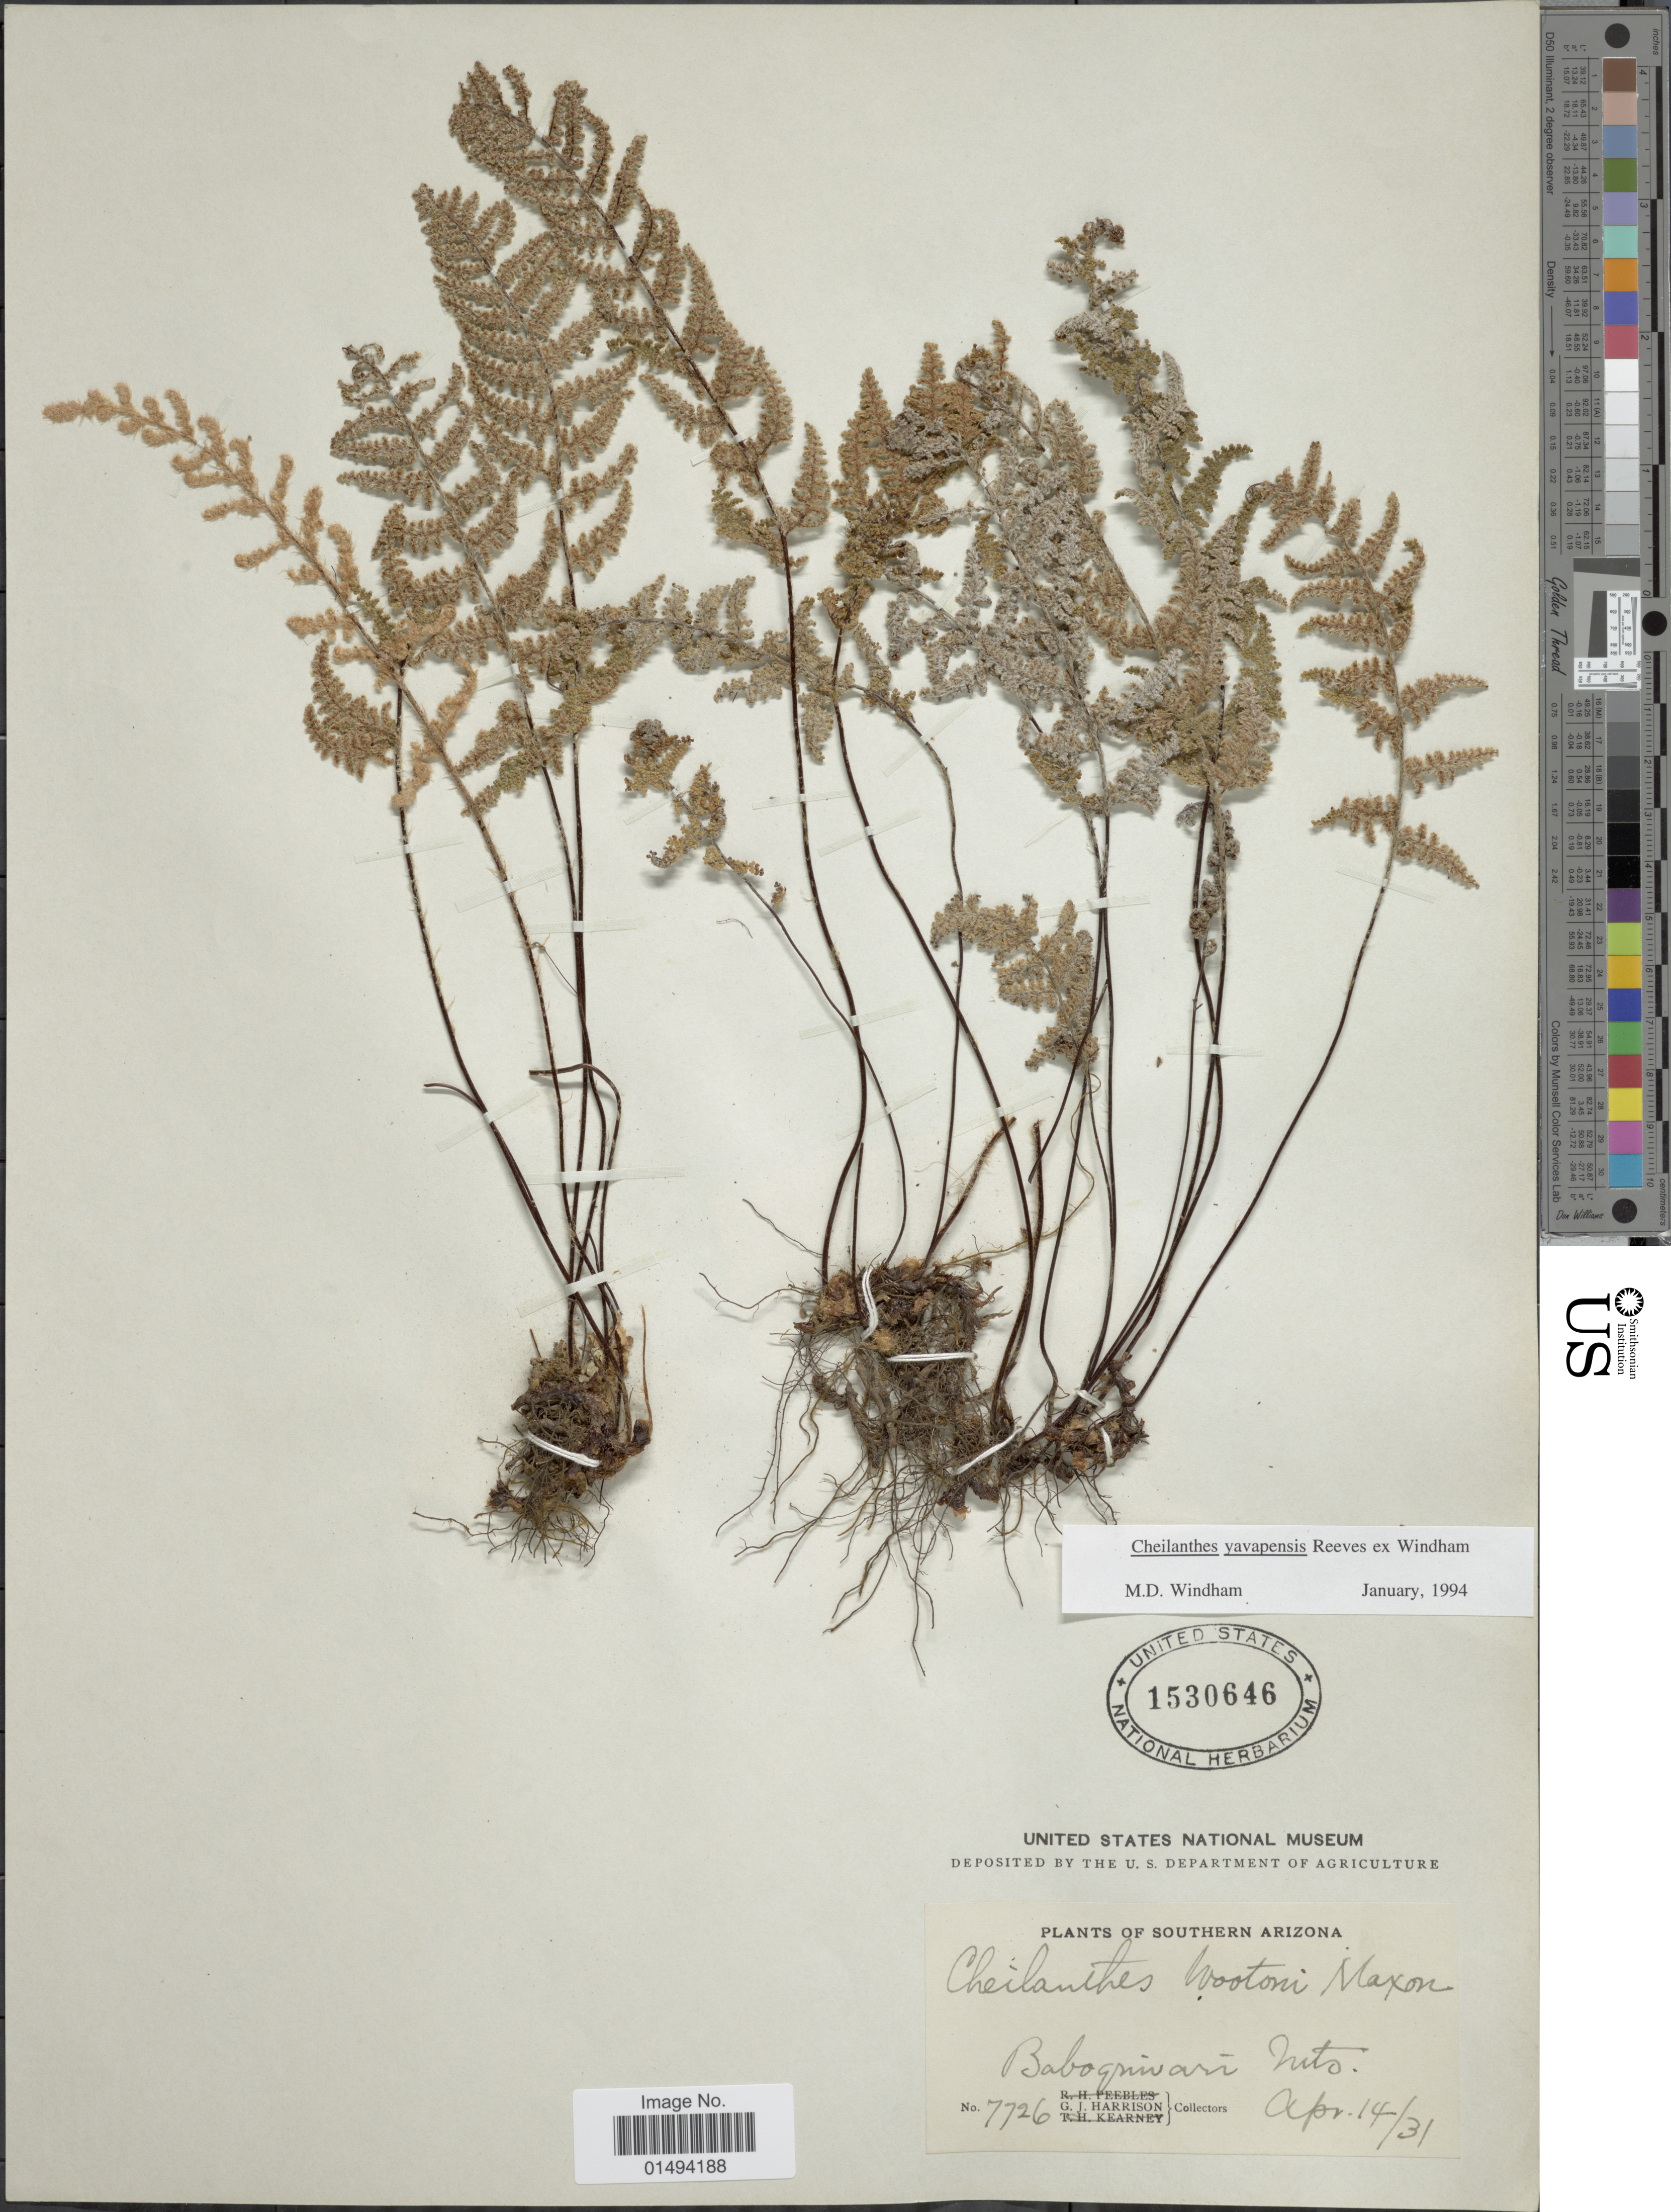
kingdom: Plantae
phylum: Tracheophyta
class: Polypodiopsida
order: Polypodiales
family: Pteridaceae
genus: Myriopteris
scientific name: Myriopteris yavapensis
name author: (T. Reeves ex Windham) Grusz & Windham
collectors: G. J. Harrison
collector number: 7726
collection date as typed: Transcribed d/m/y: 14/4/31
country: United States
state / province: Arizona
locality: Southern Arizona, Baboquivari Mts.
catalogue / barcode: US 1530646